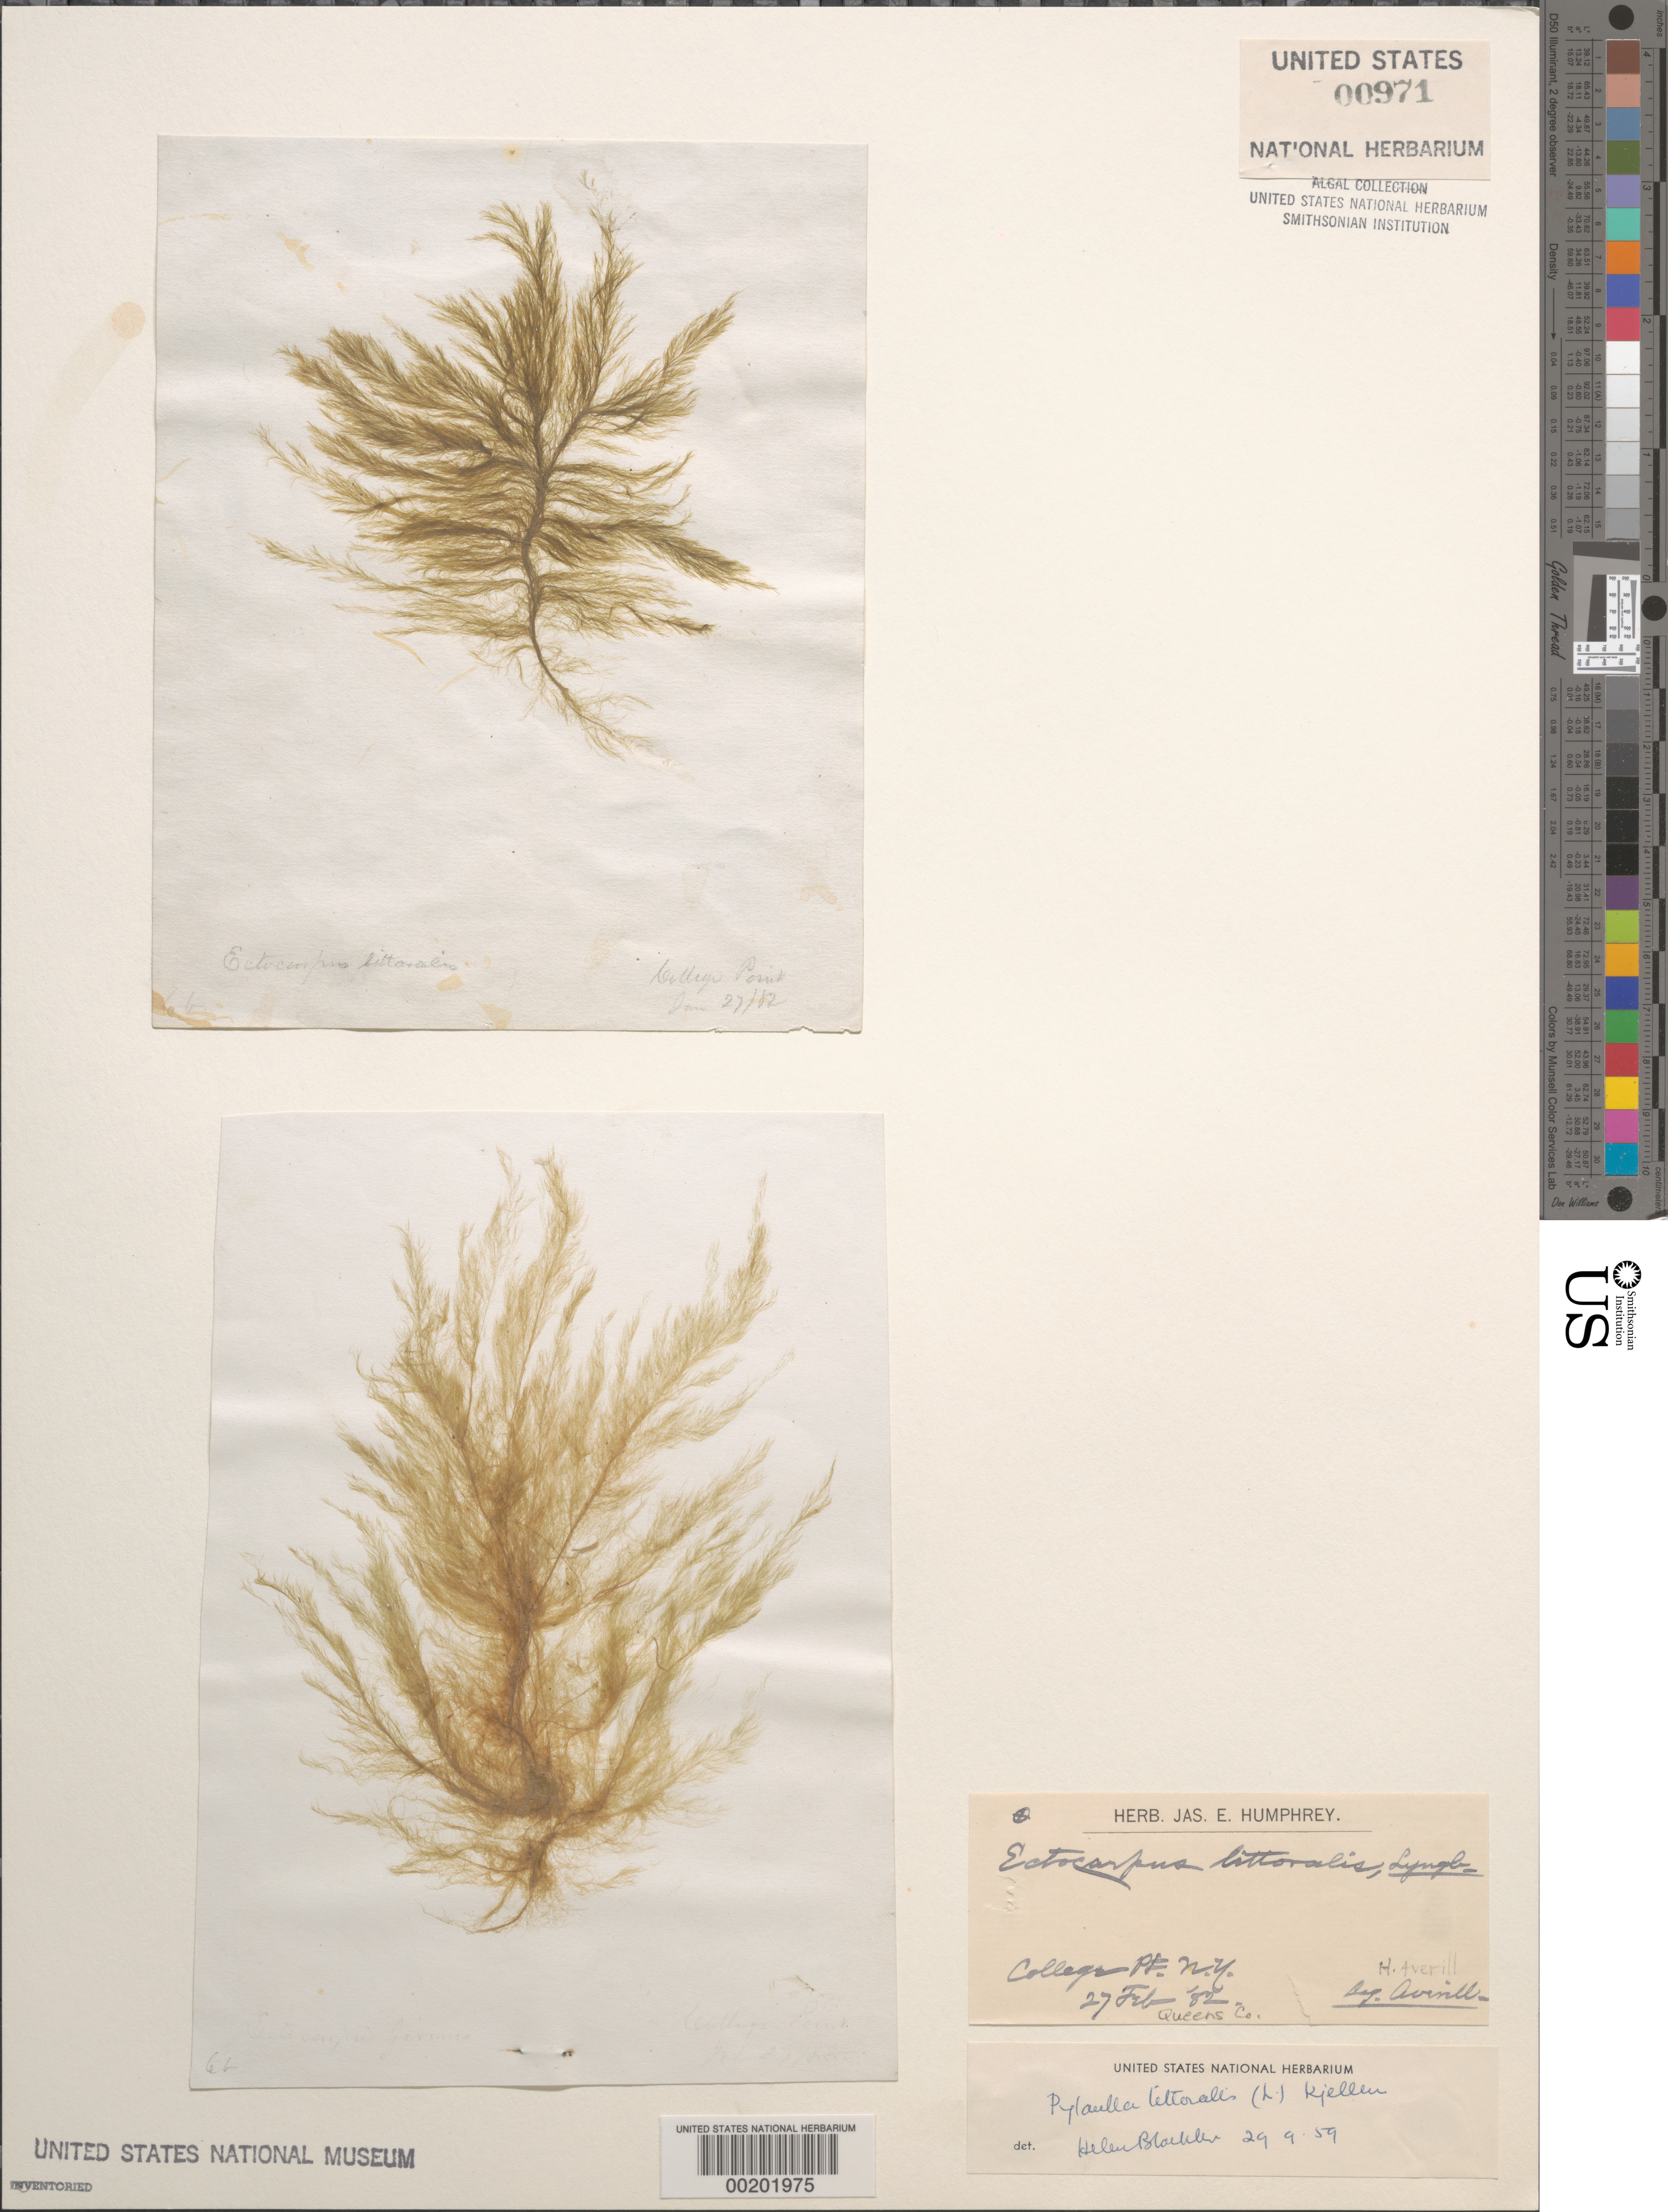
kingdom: Chromista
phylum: Ochrophyta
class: Phaeophyceae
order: Ectocarpales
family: Acinetosporaceae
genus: Pylaiella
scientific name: Pylaiella litoralis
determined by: Blackler, H.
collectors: H. Averill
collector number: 6b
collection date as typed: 27 Jan 1882 AND 27 Feb 1882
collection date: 1882-01-27,1882-02-27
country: United States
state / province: New York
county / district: Queens County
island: Long Island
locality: College Point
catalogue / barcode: US 971